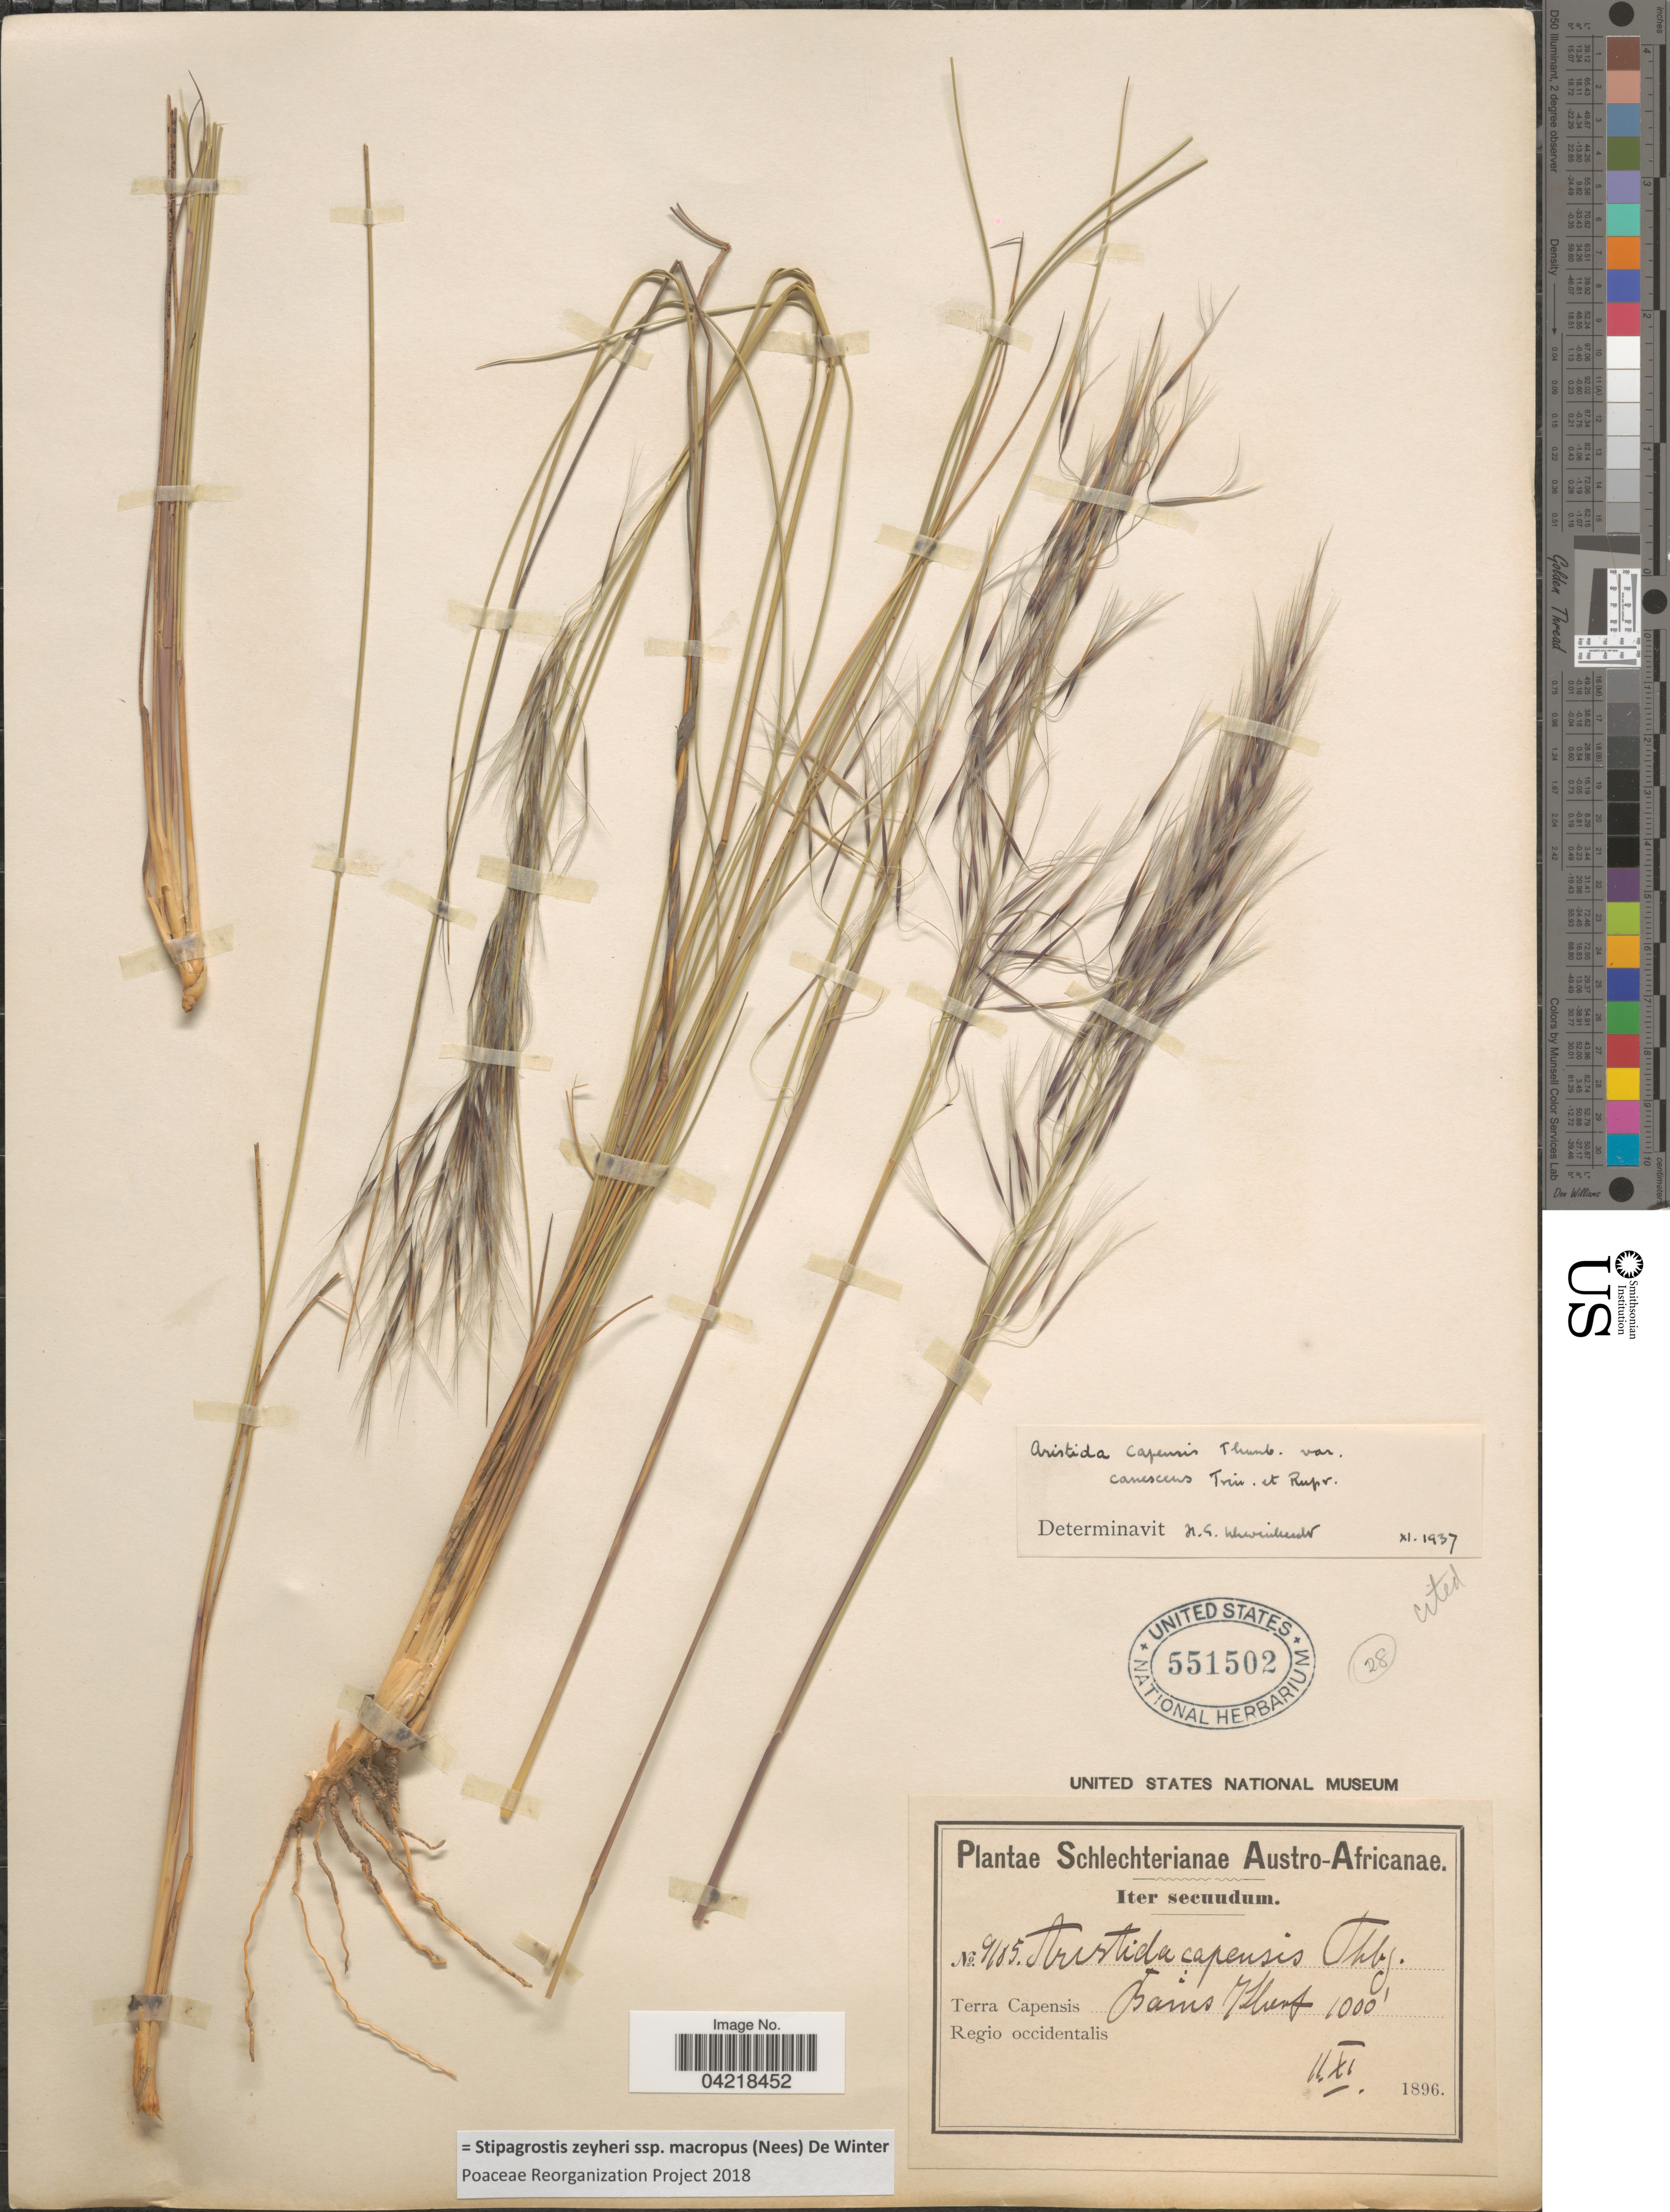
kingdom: Plantae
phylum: Tracheophyta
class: Liliopsida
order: Poales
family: Poaceae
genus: Stipagrostis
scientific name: Stipagrostis zeyheri subsp. macropus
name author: (Nees) De Winter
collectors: Schlechter, --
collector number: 9105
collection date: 1896-11-11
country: South Africa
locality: Austro-Africanae. Iter secundum. Terra Capensis Bains Island. Regio occidentalis.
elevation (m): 305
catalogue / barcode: US 551502